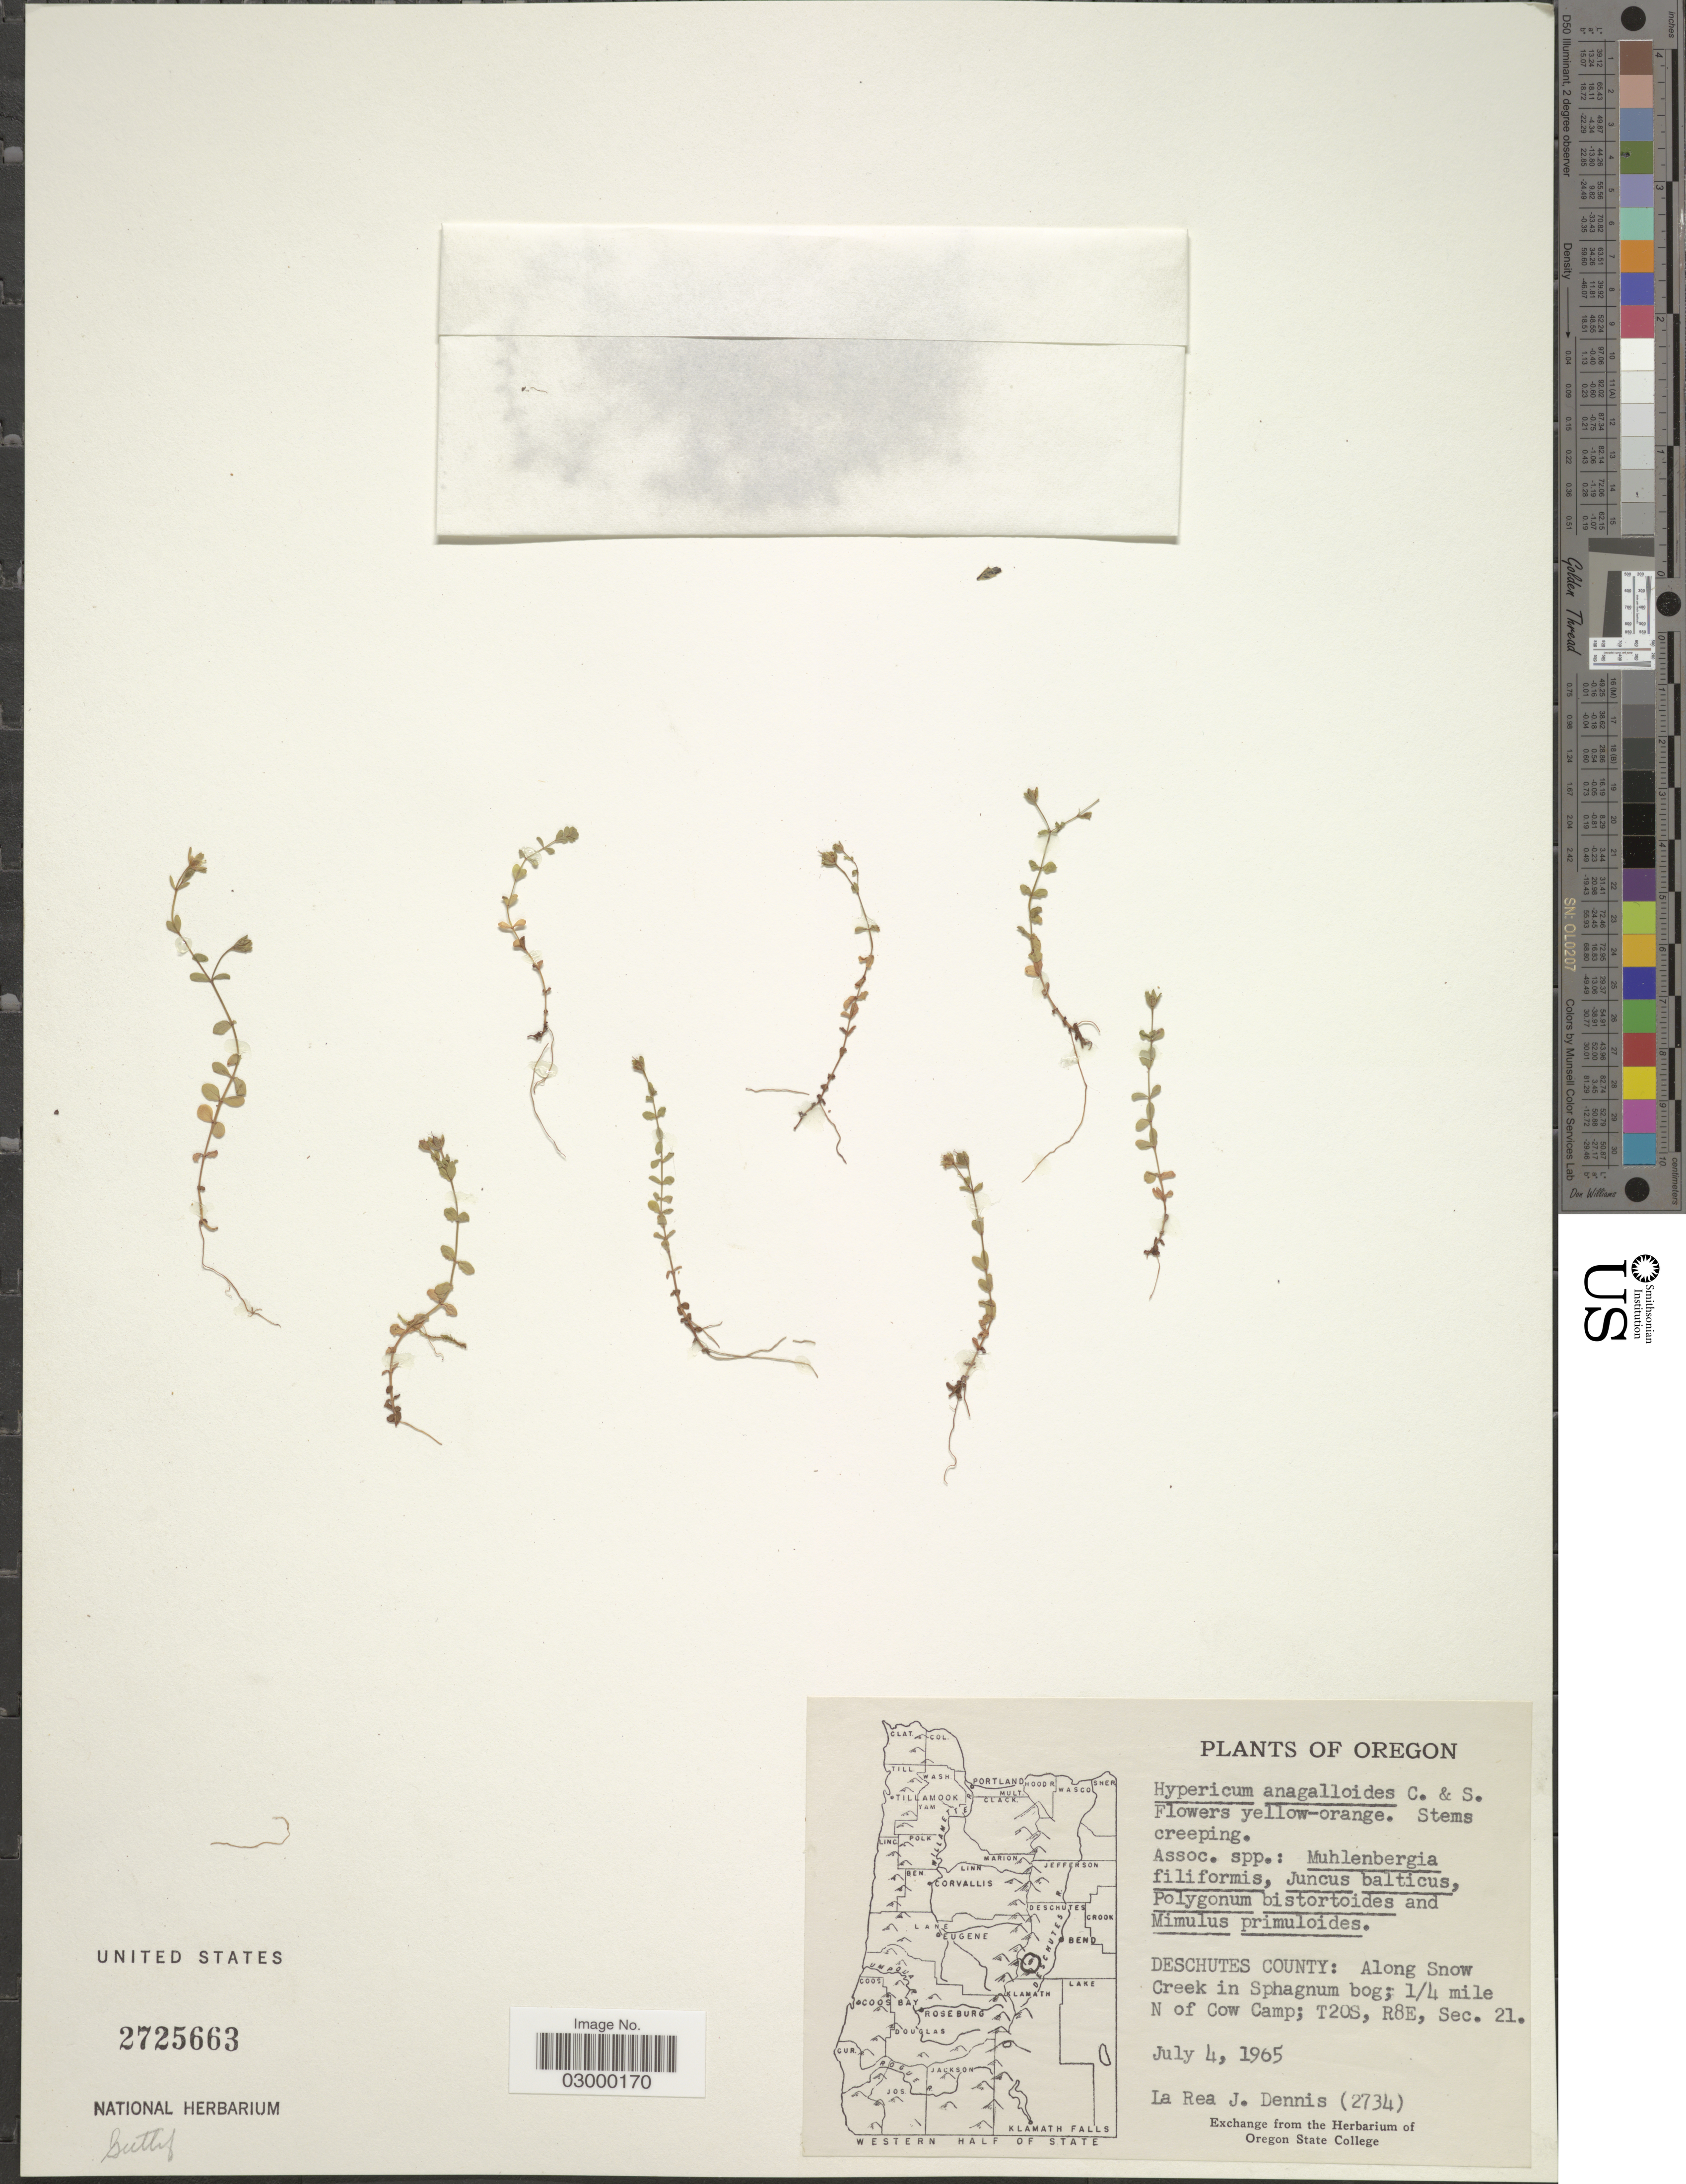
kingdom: Plantae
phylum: Tracheophyta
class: Magnoliopsida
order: Malpighiales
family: Hypericaceae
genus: Hypericum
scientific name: Hypericum anagalloides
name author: Cham. & Schltdl.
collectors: L. Dennis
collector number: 2734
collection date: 1965-07-04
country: United States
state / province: Oregon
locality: Deschutes County: Along Snow Creek in Sphagnum bog; 1/4 mile N of Cow Camp; T20S, R8E, Sec. 21.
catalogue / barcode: US 2725663